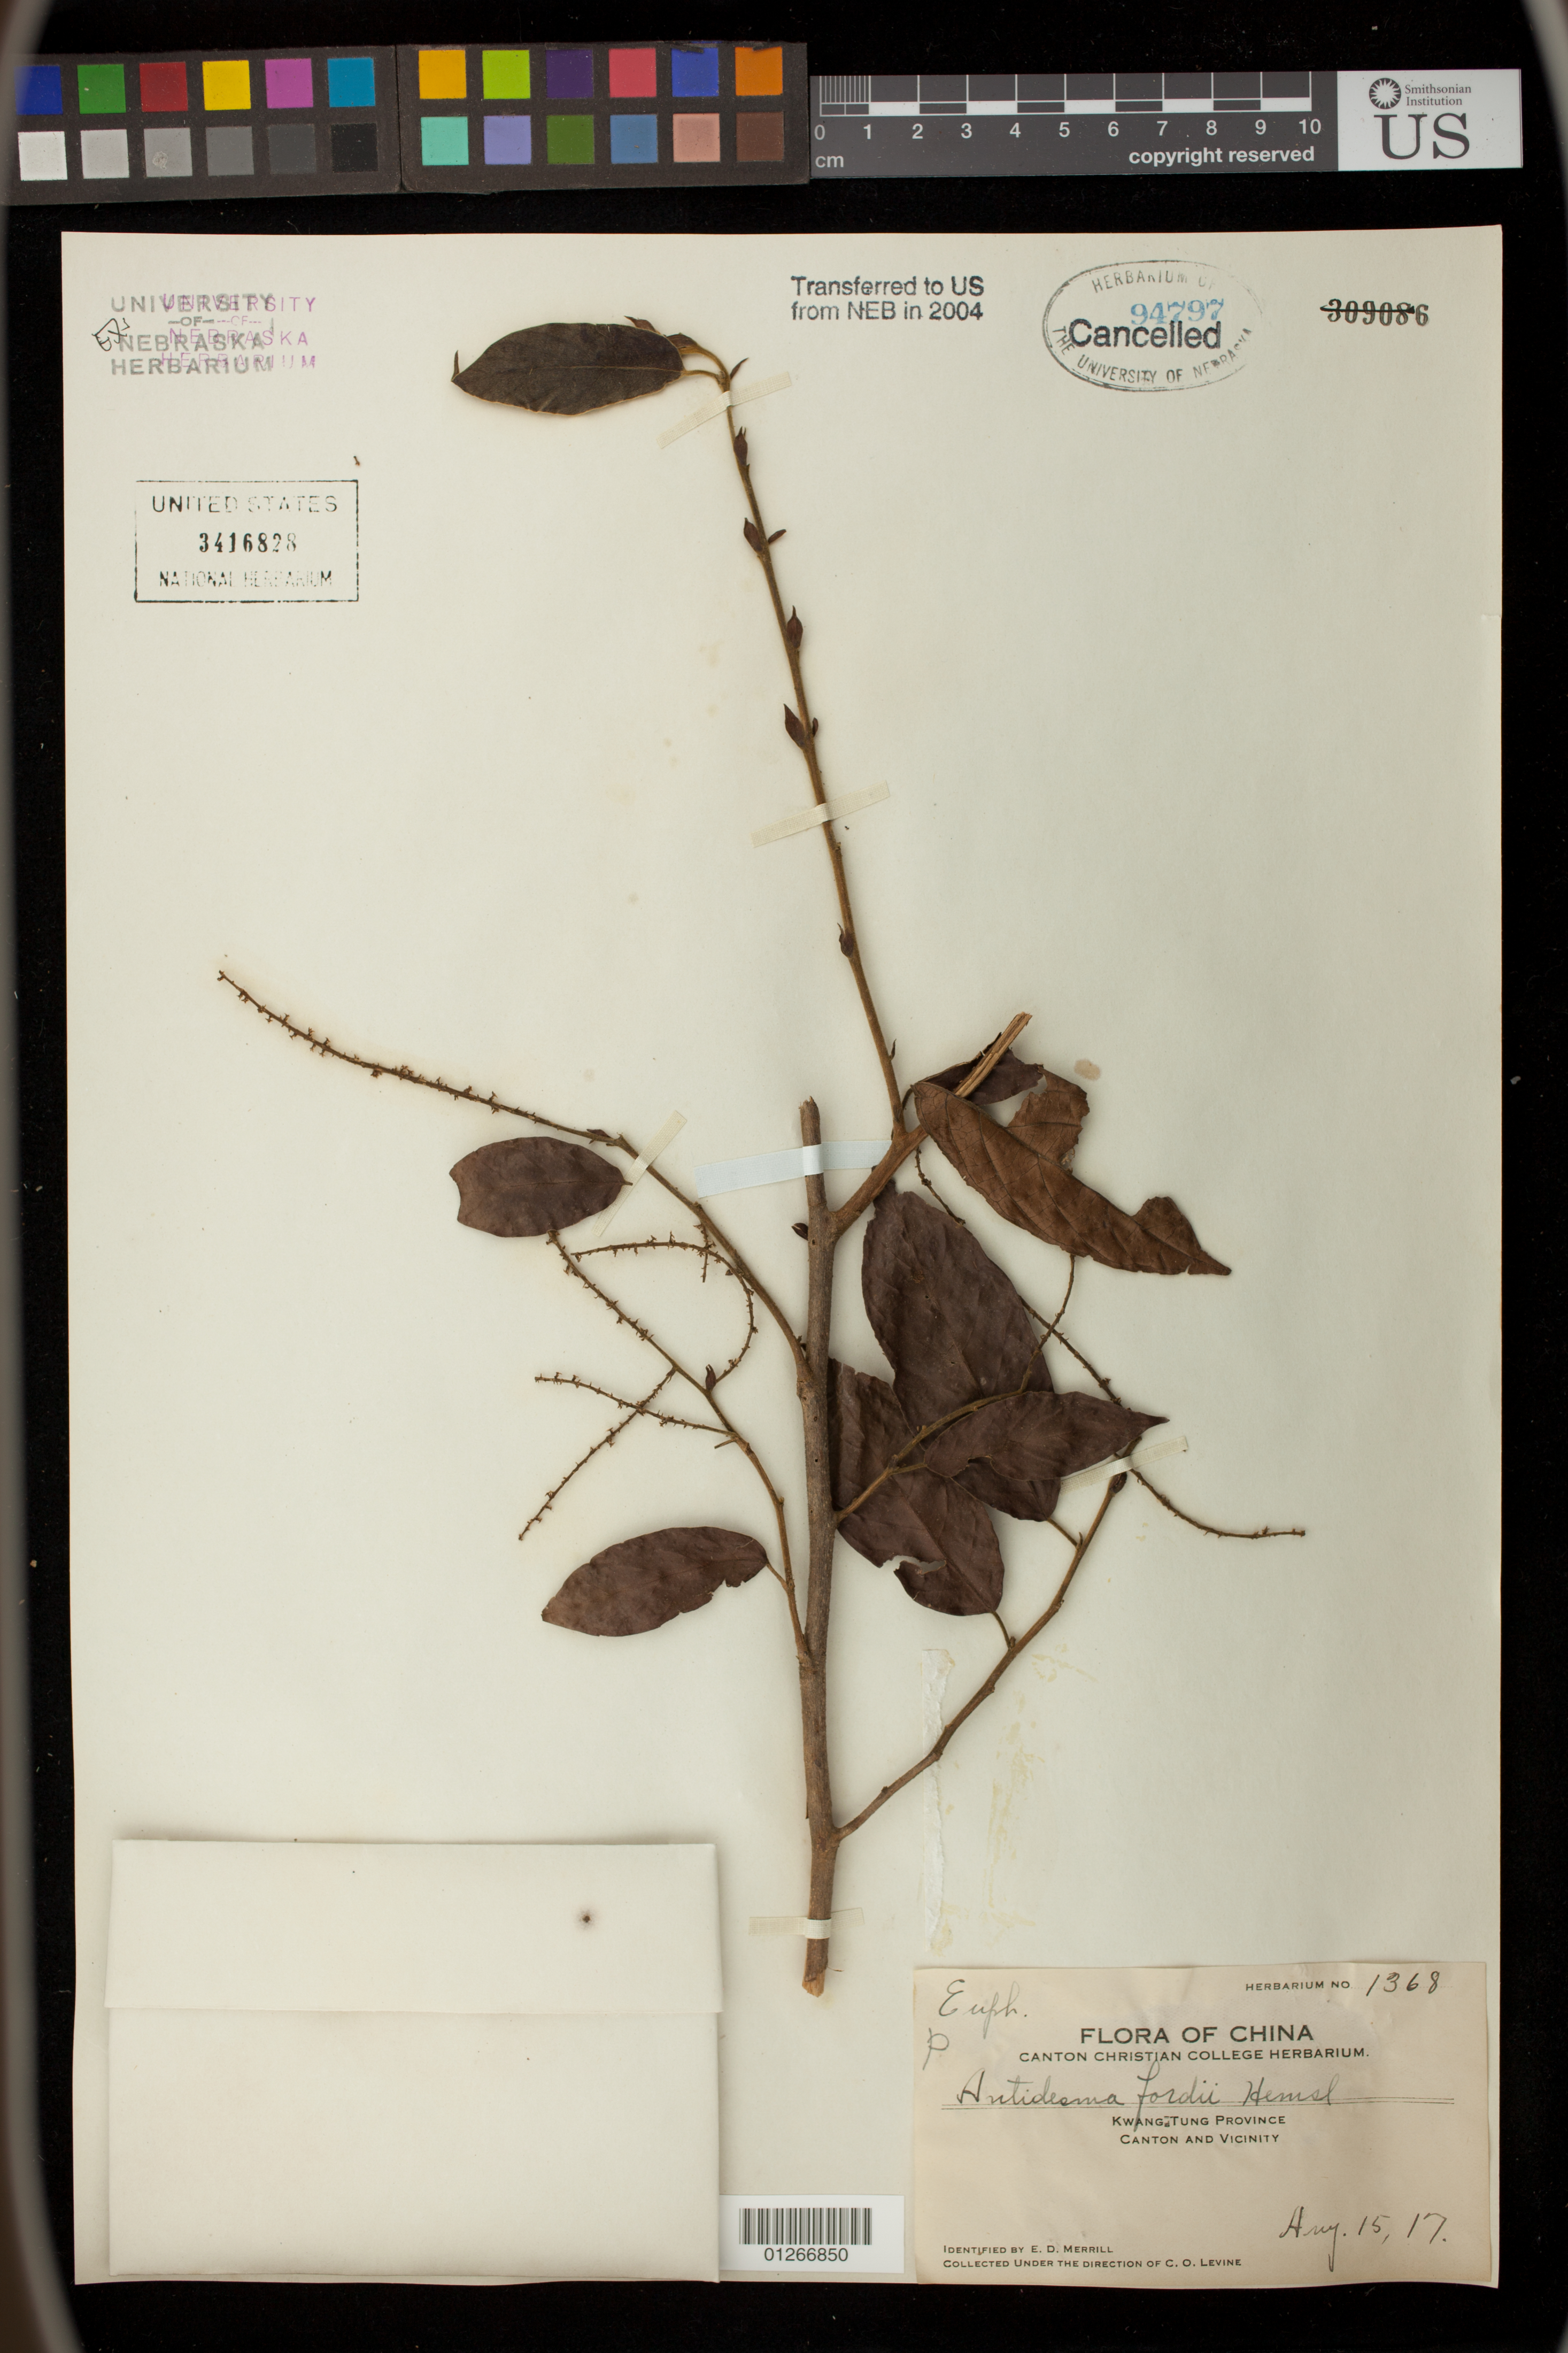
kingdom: Plantae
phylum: Tracheophyta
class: Magnoliopsida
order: Malpighiales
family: Phyllanthaceae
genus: Antidesma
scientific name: Antidesma fordii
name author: Hemsl.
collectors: C. O. Levine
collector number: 1368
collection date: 1917-08-15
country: China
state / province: Guangdong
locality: Canton and Vicinity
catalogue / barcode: US 3416828